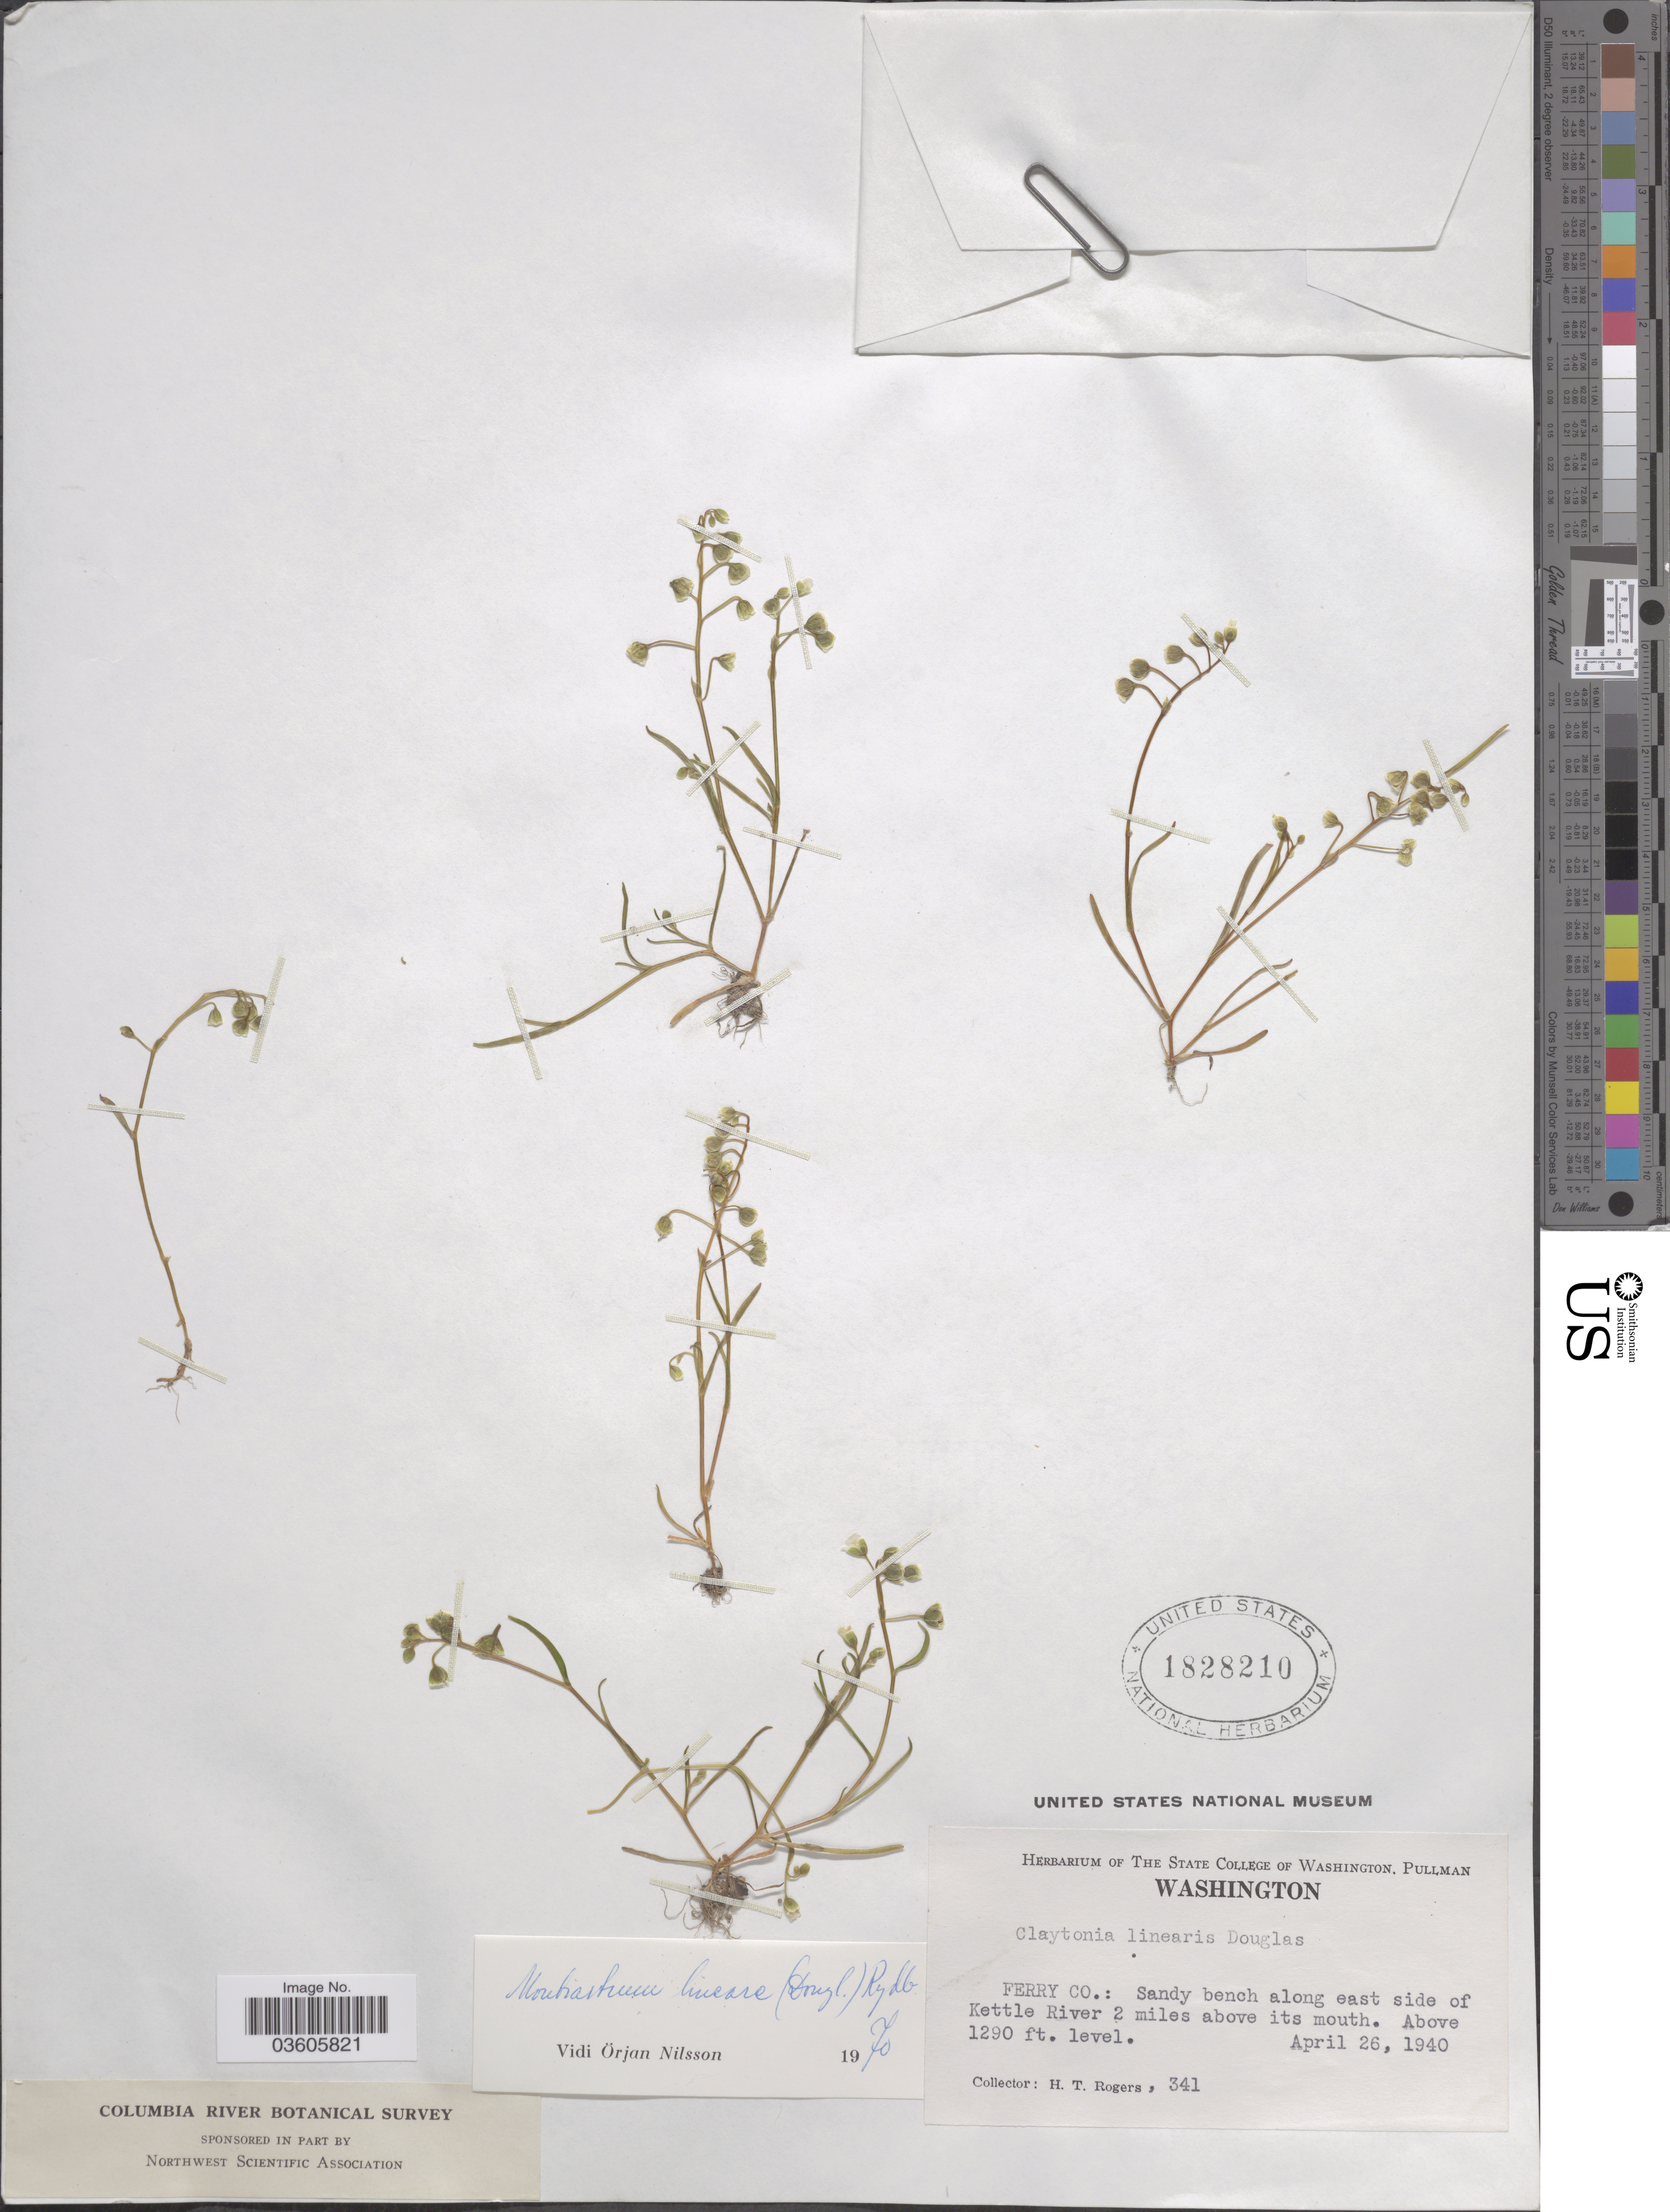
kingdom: Plantae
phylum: Tracheophyta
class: Magnoliopsida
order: Caryophyllales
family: Montiaceae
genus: Montia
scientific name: Montia linearis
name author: (Douglas) Greene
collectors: H. Rogers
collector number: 341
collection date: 1940-04-26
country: United States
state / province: Washington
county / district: Ferry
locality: Ferry Co.: Sandy bench along east side of Kettle River 2 miles above its mouth.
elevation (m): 393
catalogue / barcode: US 1828210